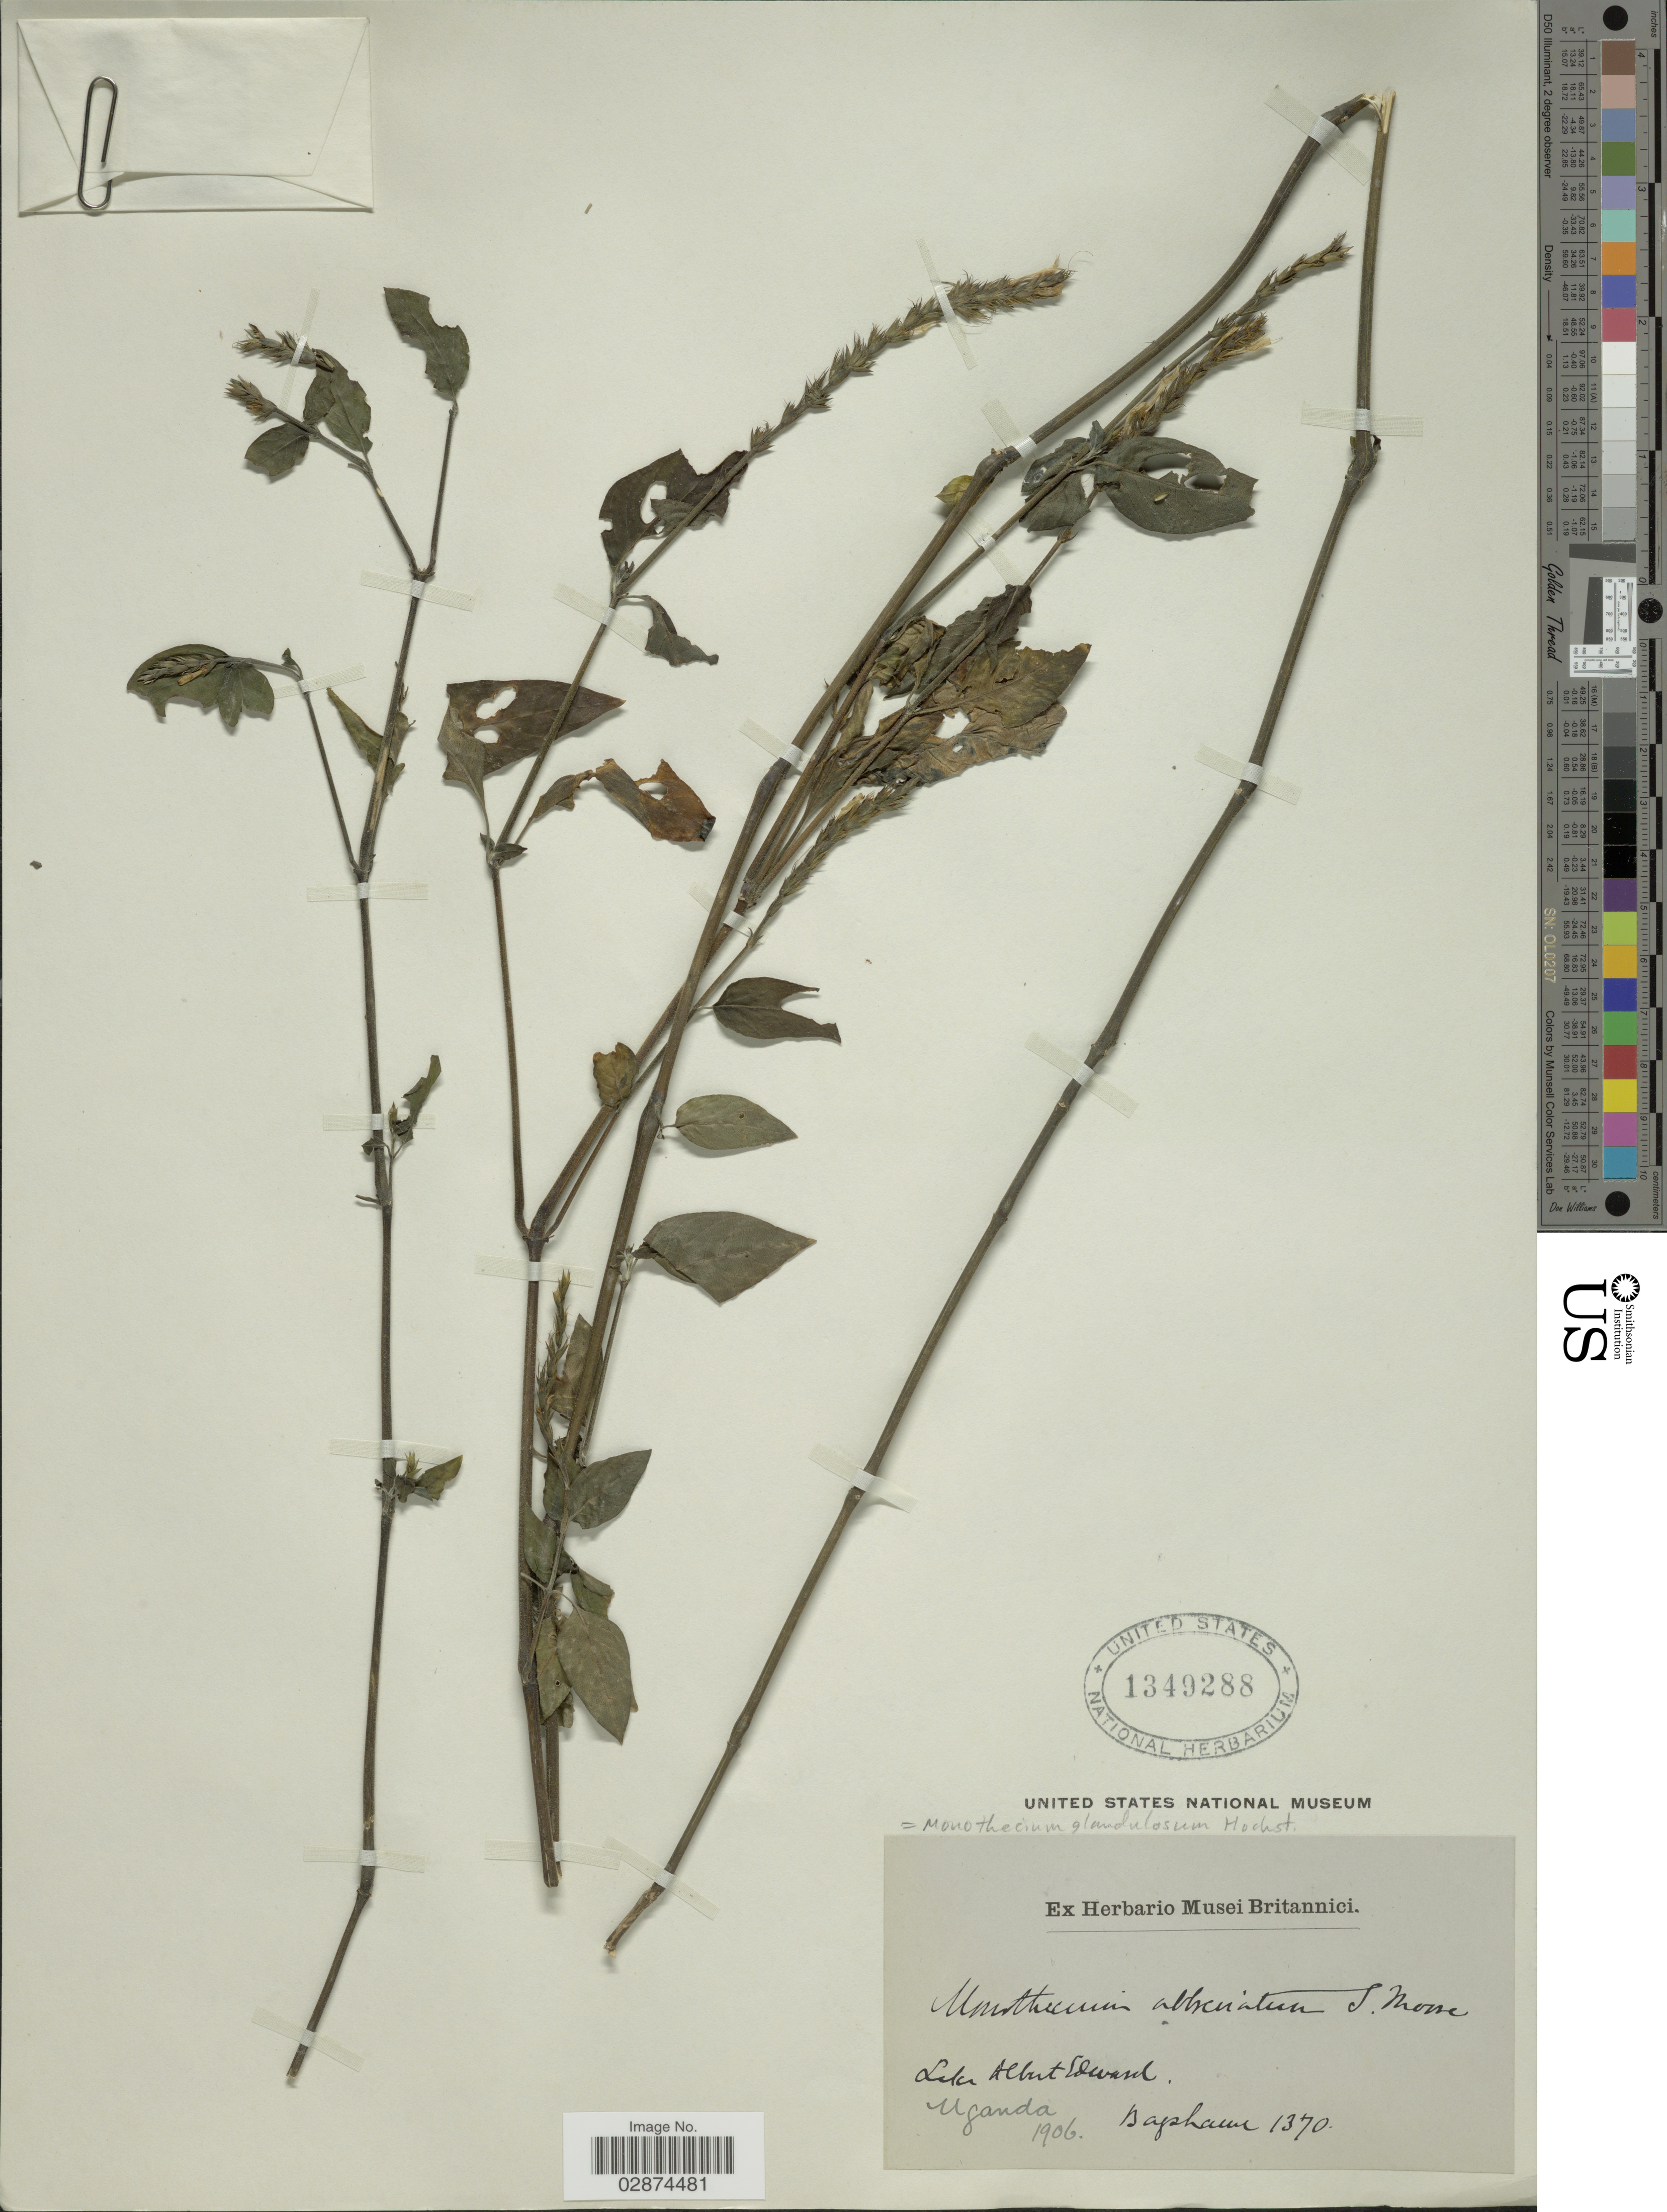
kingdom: Plantae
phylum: Tracheophyta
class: Magnoliopsida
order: Lamiales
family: Acanthaceae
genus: Monothecium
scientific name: Monothecium glandulosum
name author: Hochst.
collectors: Bagshawe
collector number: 1370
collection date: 1906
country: Uganda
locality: Lake Albert Edward.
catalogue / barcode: US 1349288